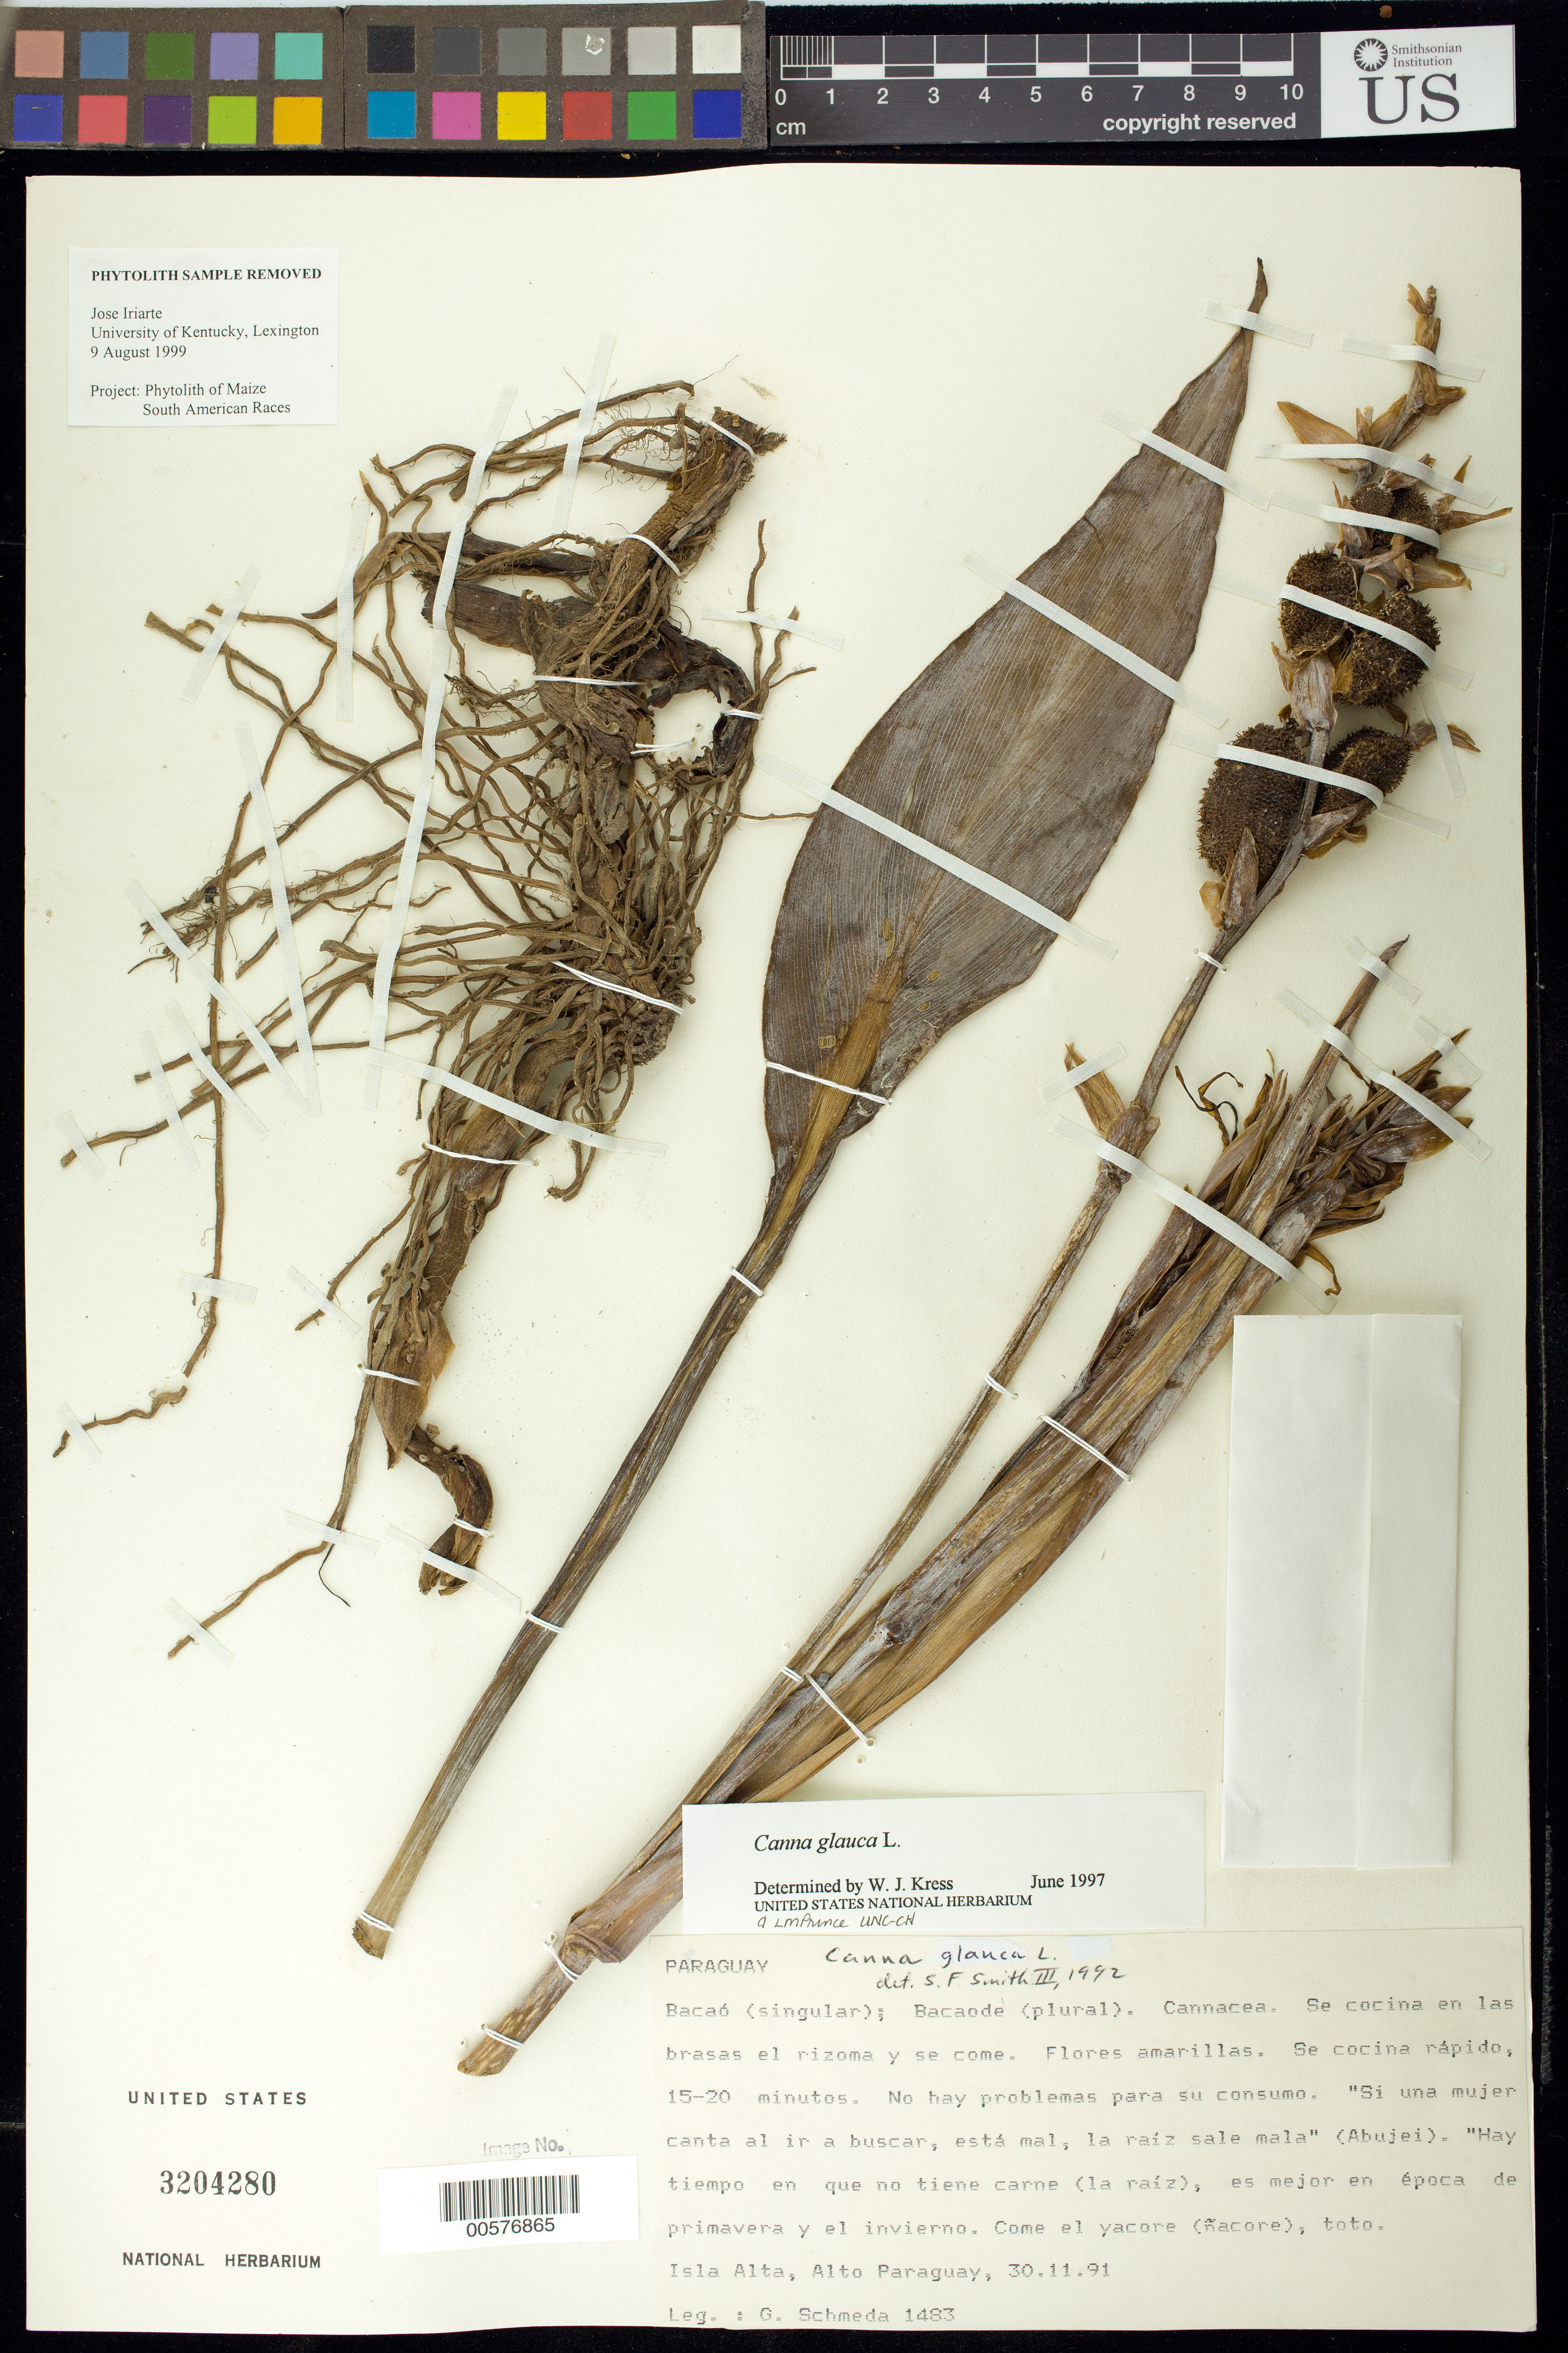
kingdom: Plantae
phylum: Tracheophyta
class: Liliopsida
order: Zingiberales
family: Cannaceae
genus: Canna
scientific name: Canna glauca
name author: L.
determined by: Kress, W. J., (US), Smithsonian Institution - National Museum of Natural History (UNITED STATES)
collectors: G. Schmeda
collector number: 1483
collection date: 1991-11-30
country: Paraguay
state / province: Alto Paraná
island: Alta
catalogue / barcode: US 3204280